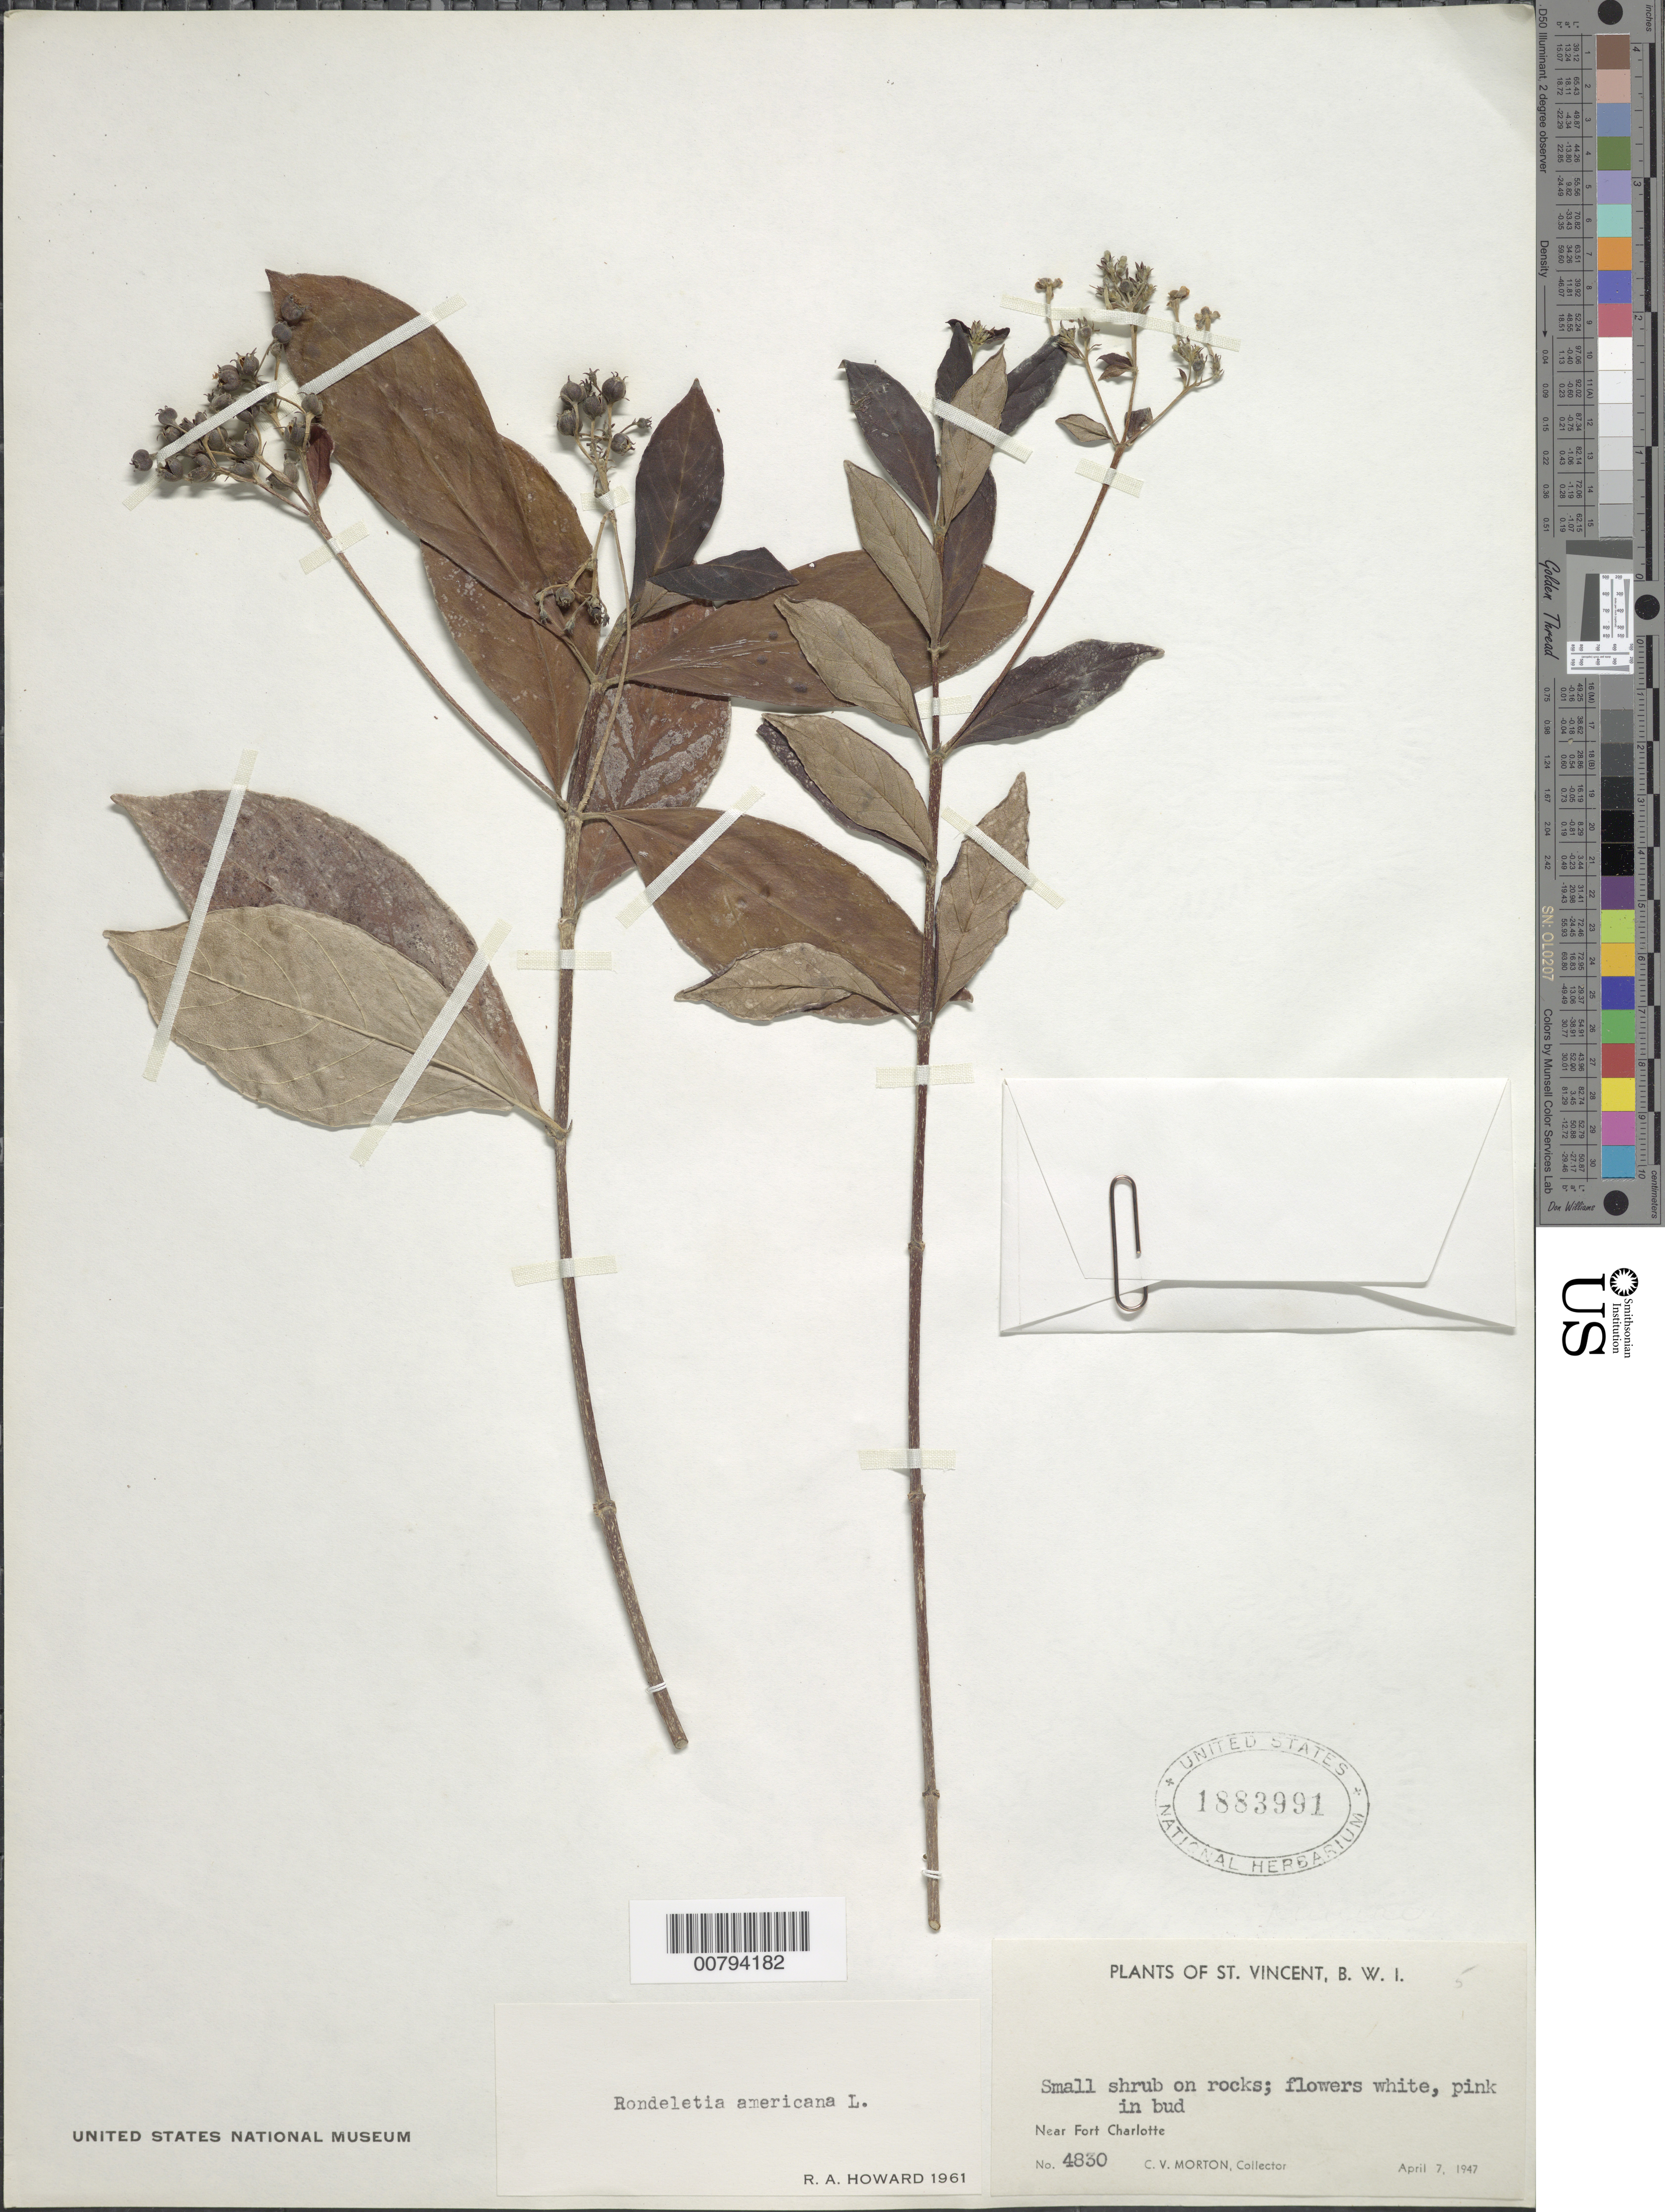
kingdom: Plantae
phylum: Tracheophyta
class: Magnoliopsida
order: Gentianales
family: Rubiaceae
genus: Rondeletia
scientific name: Rondeletia americana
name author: L.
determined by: Howard, R. A.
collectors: C. V. Morton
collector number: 4830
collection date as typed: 07 Apr 1947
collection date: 1947-04-07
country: St. Vincent - Grenadines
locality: Near Fort Charlotte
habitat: On rocks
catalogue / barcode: US 1883991